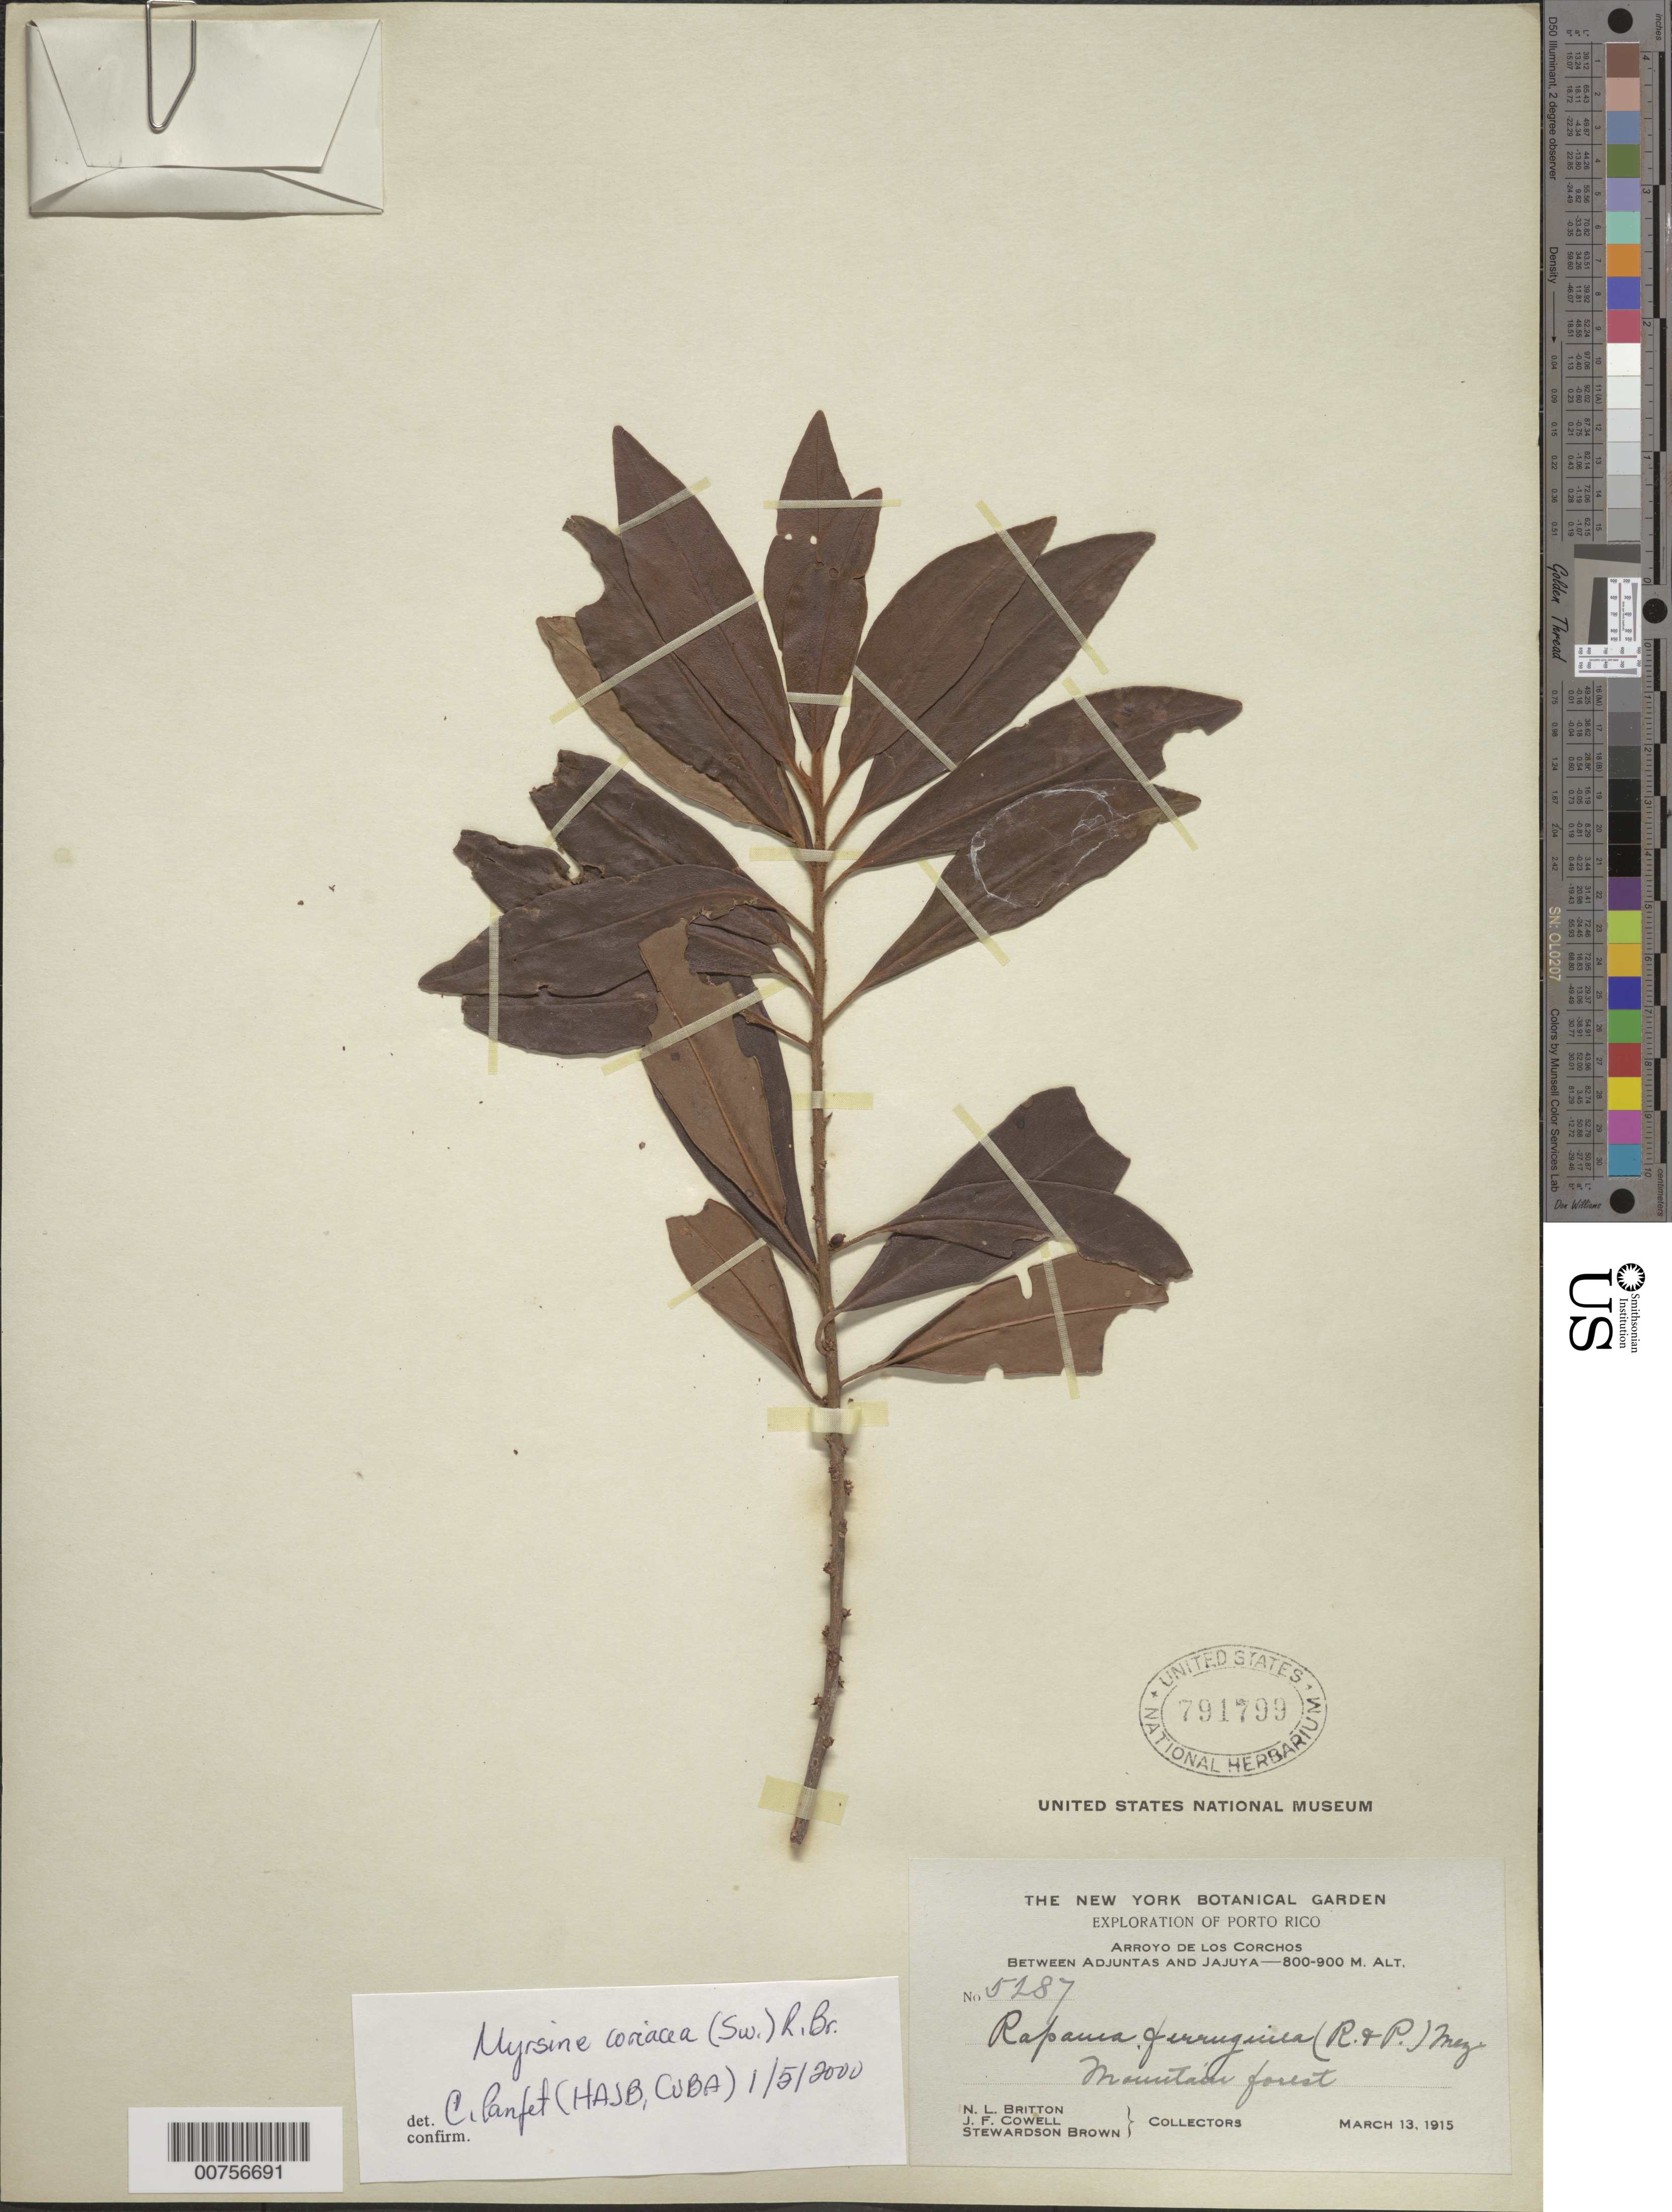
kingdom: Plantae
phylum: Tracheophyta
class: Magnoliopsida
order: Ericales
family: Primulaceae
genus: Myrsine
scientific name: Myrsine coriacea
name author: (Sw.) R. Br. ex Roem. & Schult.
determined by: Panfet, C.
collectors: N. Britton, J. F. Cowell & S. Brown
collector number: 5287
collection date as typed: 13 Mar 1915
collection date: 1915-03-13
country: Puerto Rico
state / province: Adjuntas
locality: Between Adjuntas and Jajuya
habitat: Mountain forest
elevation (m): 800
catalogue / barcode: US 791799